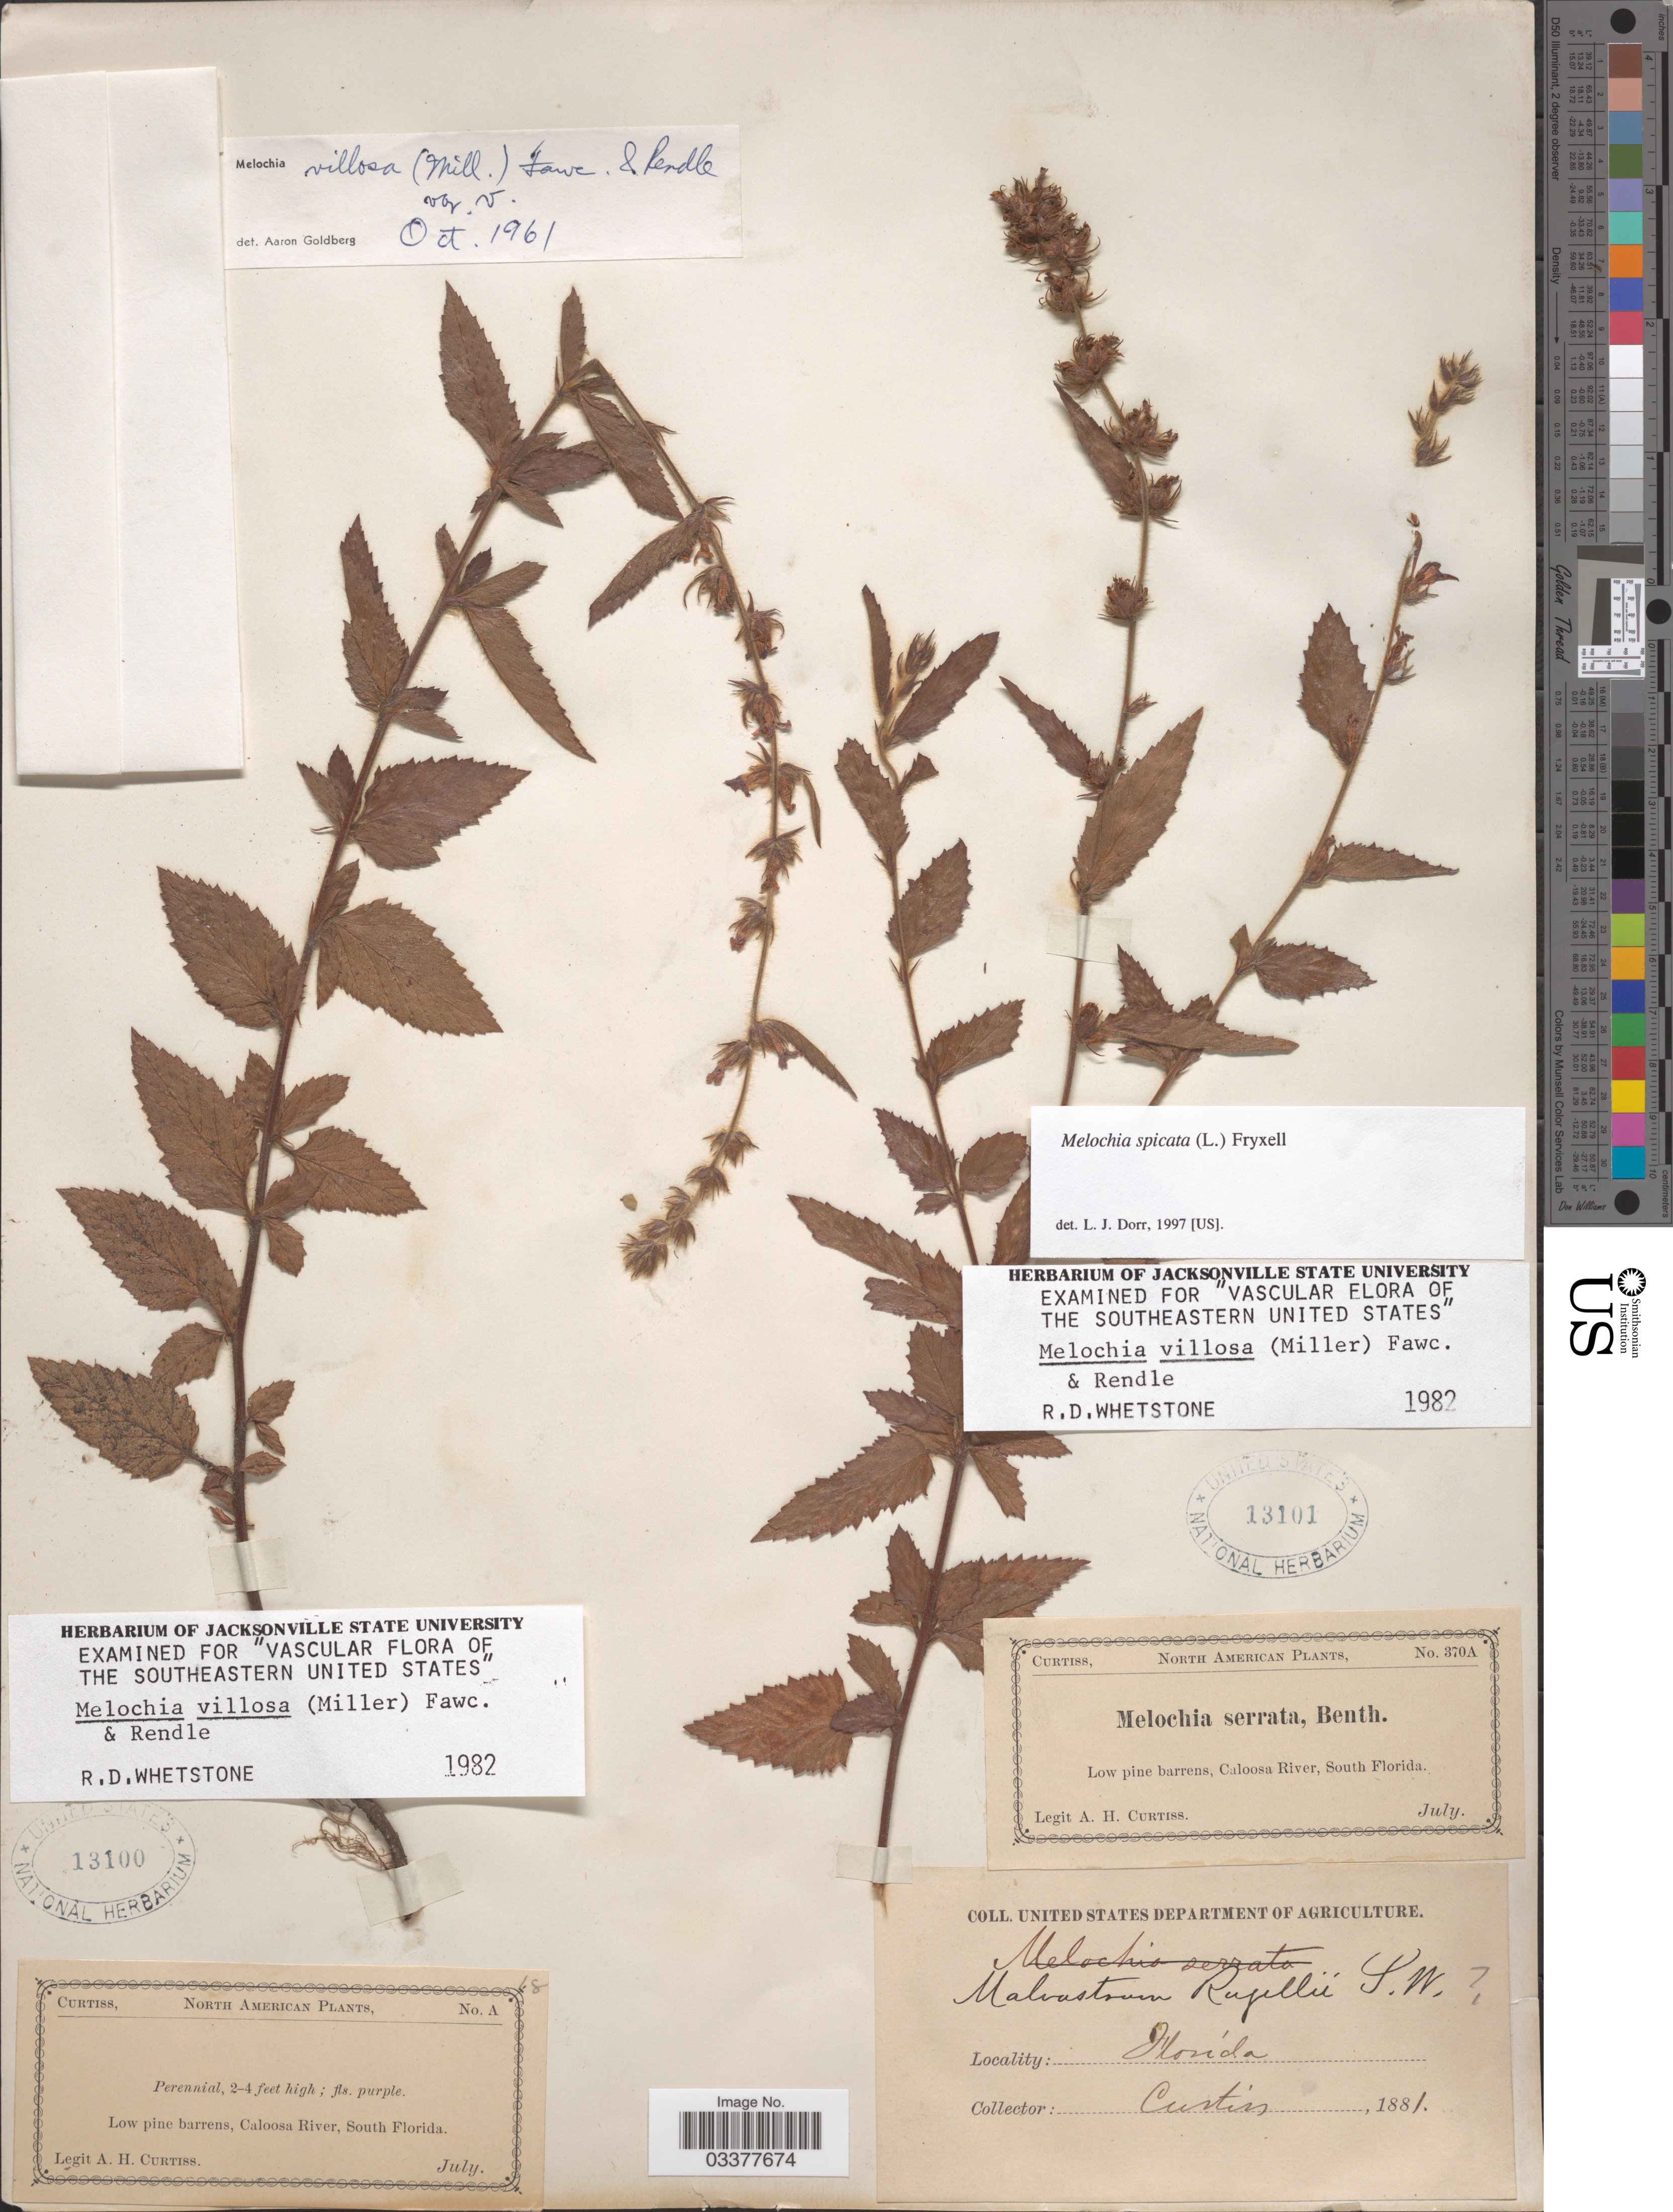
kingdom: Plantae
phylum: Tracheophyta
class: Magnoliopsida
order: Malvales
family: Malvaceae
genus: Melochia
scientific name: Melochia spicata var. spicata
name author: (L.) Fryxell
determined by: Dorr, L. J., (BOT), Smithsonian Institution - National Museum of Natural History (UNITED STATES)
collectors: A. H. Curtiss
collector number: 370A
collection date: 1881-07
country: United States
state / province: Florida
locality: Low pine barrens, Caloosa River, South Florida.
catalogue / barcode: US 13101-2